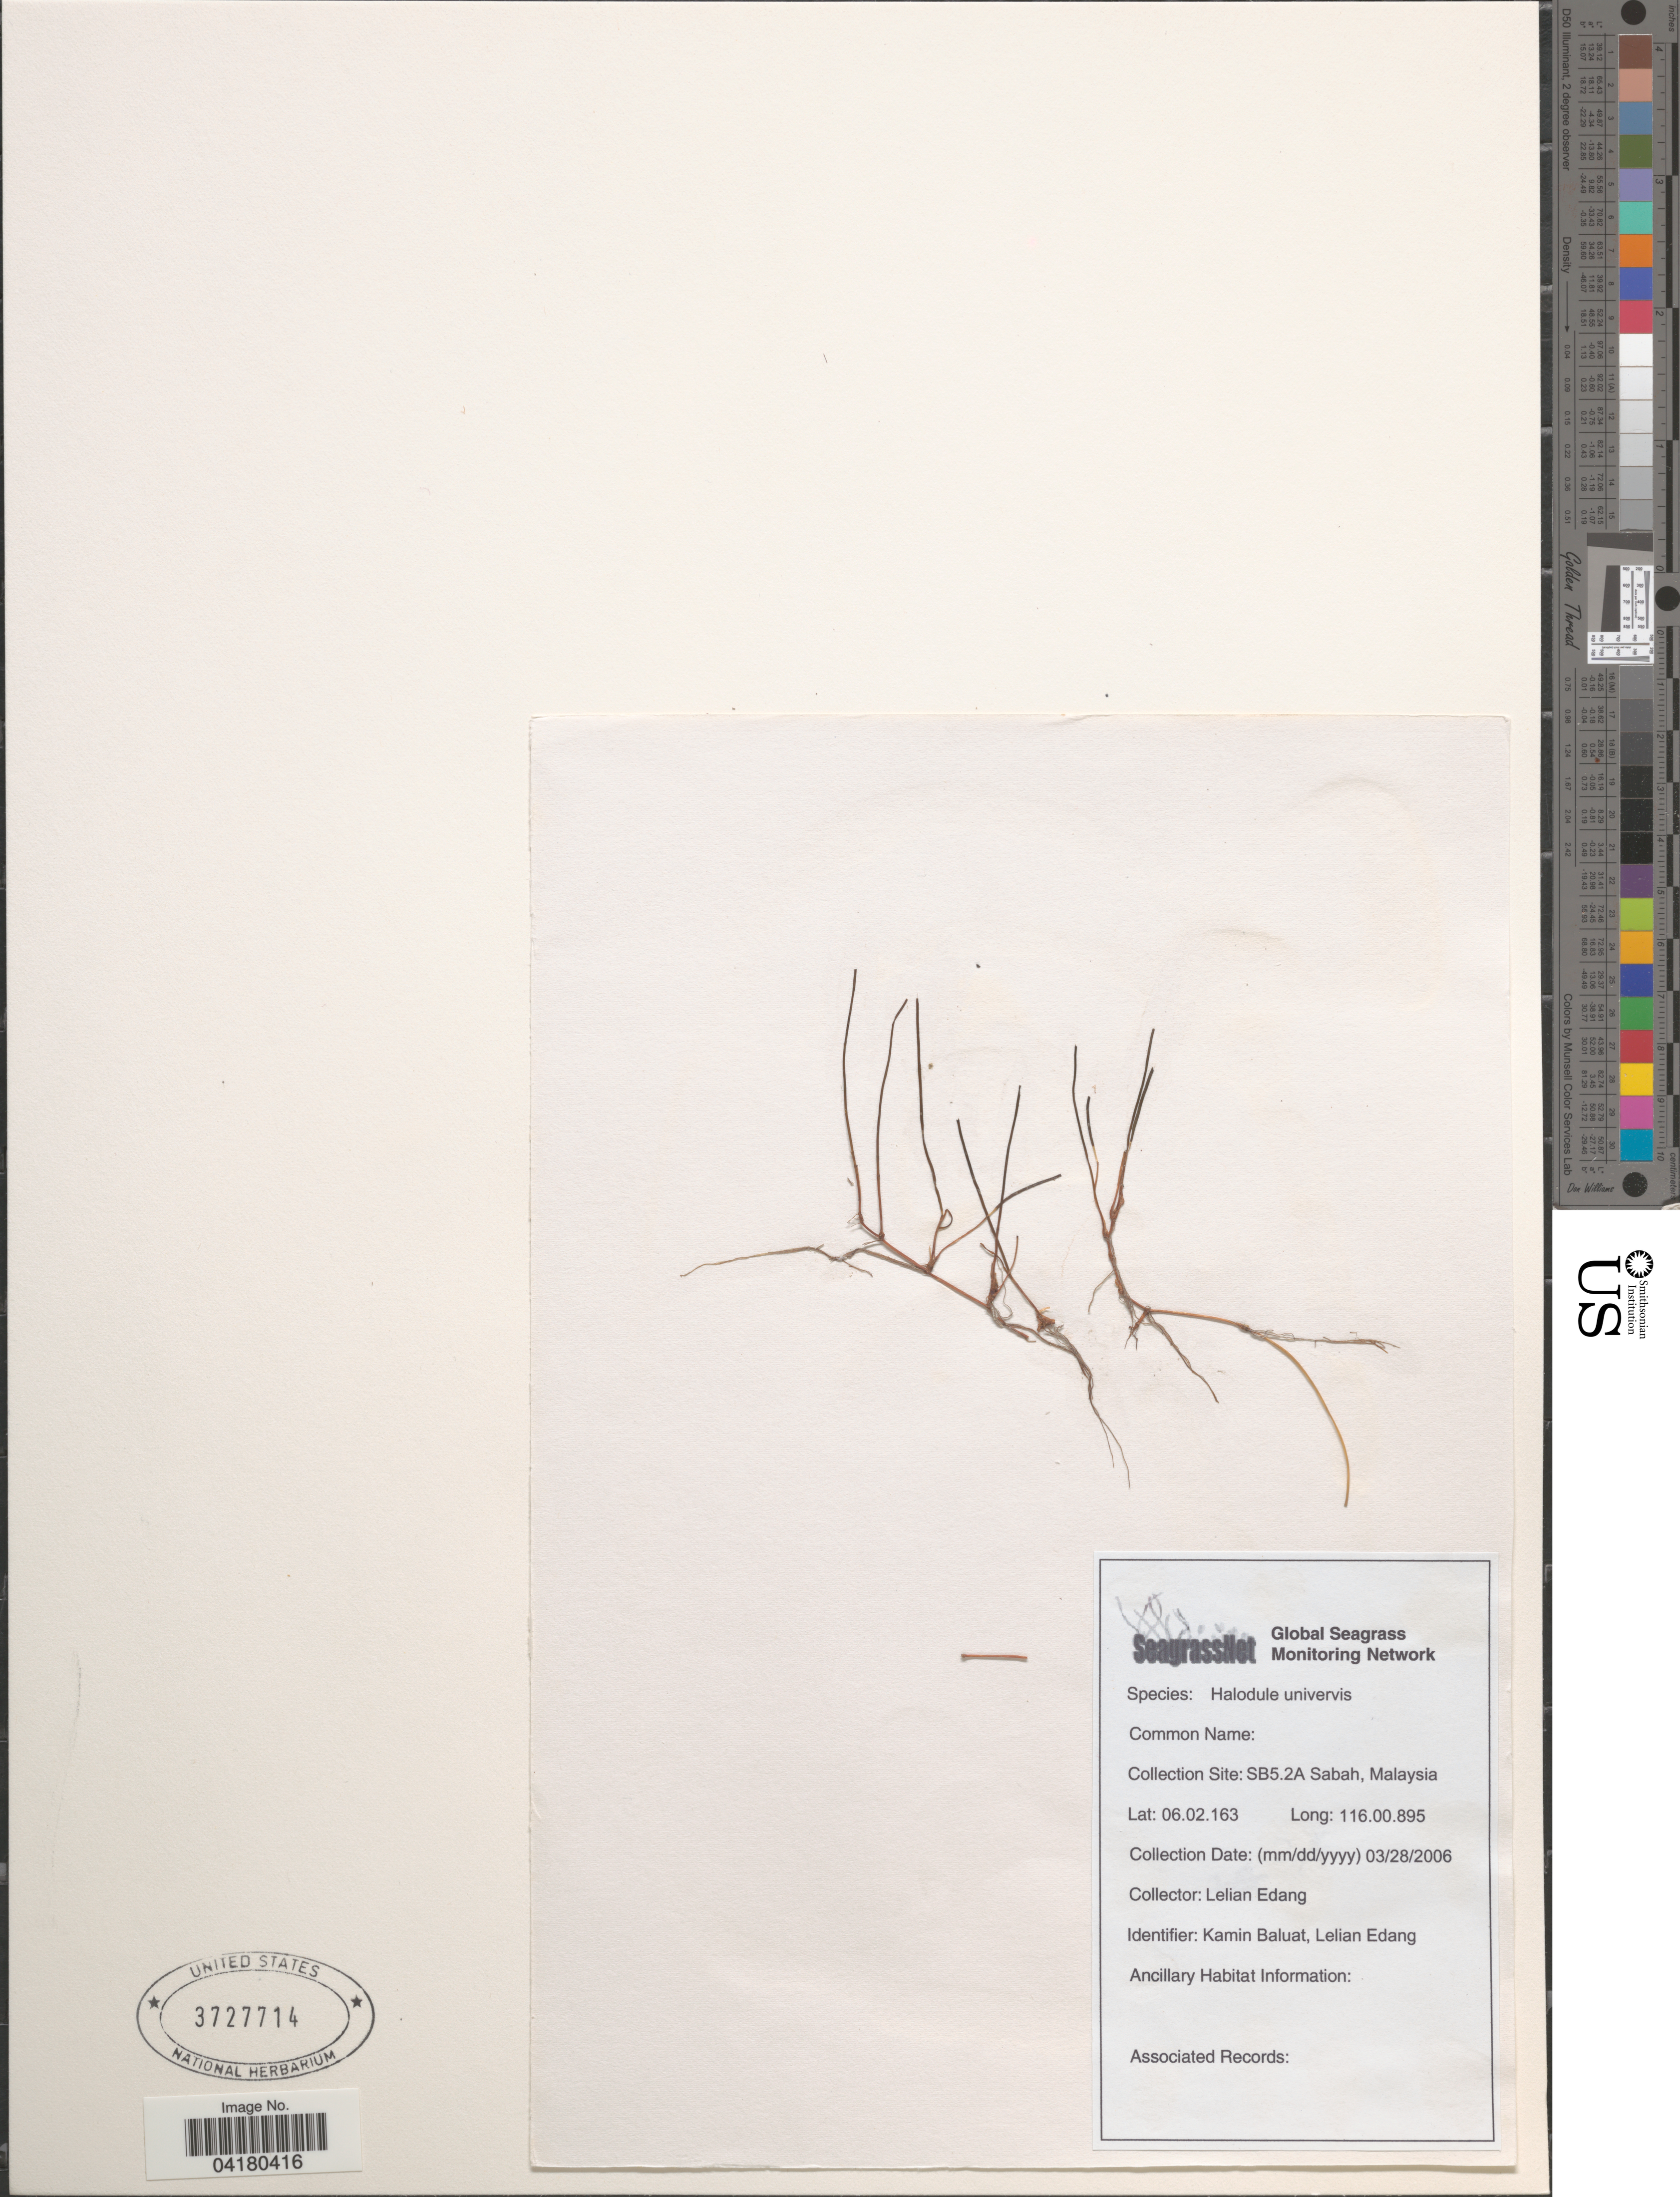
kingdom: Plantae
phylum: Tracheophyta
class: Liliopsida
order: Alismatales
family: Cymodoceaceae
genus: Halodule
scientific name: Halodule uninervis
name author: (Forssk.) Asch.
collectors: L. Edang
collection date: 2006-03-28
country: Malaysia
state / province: Sabah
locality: Collection Site: SB5.2A.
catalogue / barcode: US 3727714